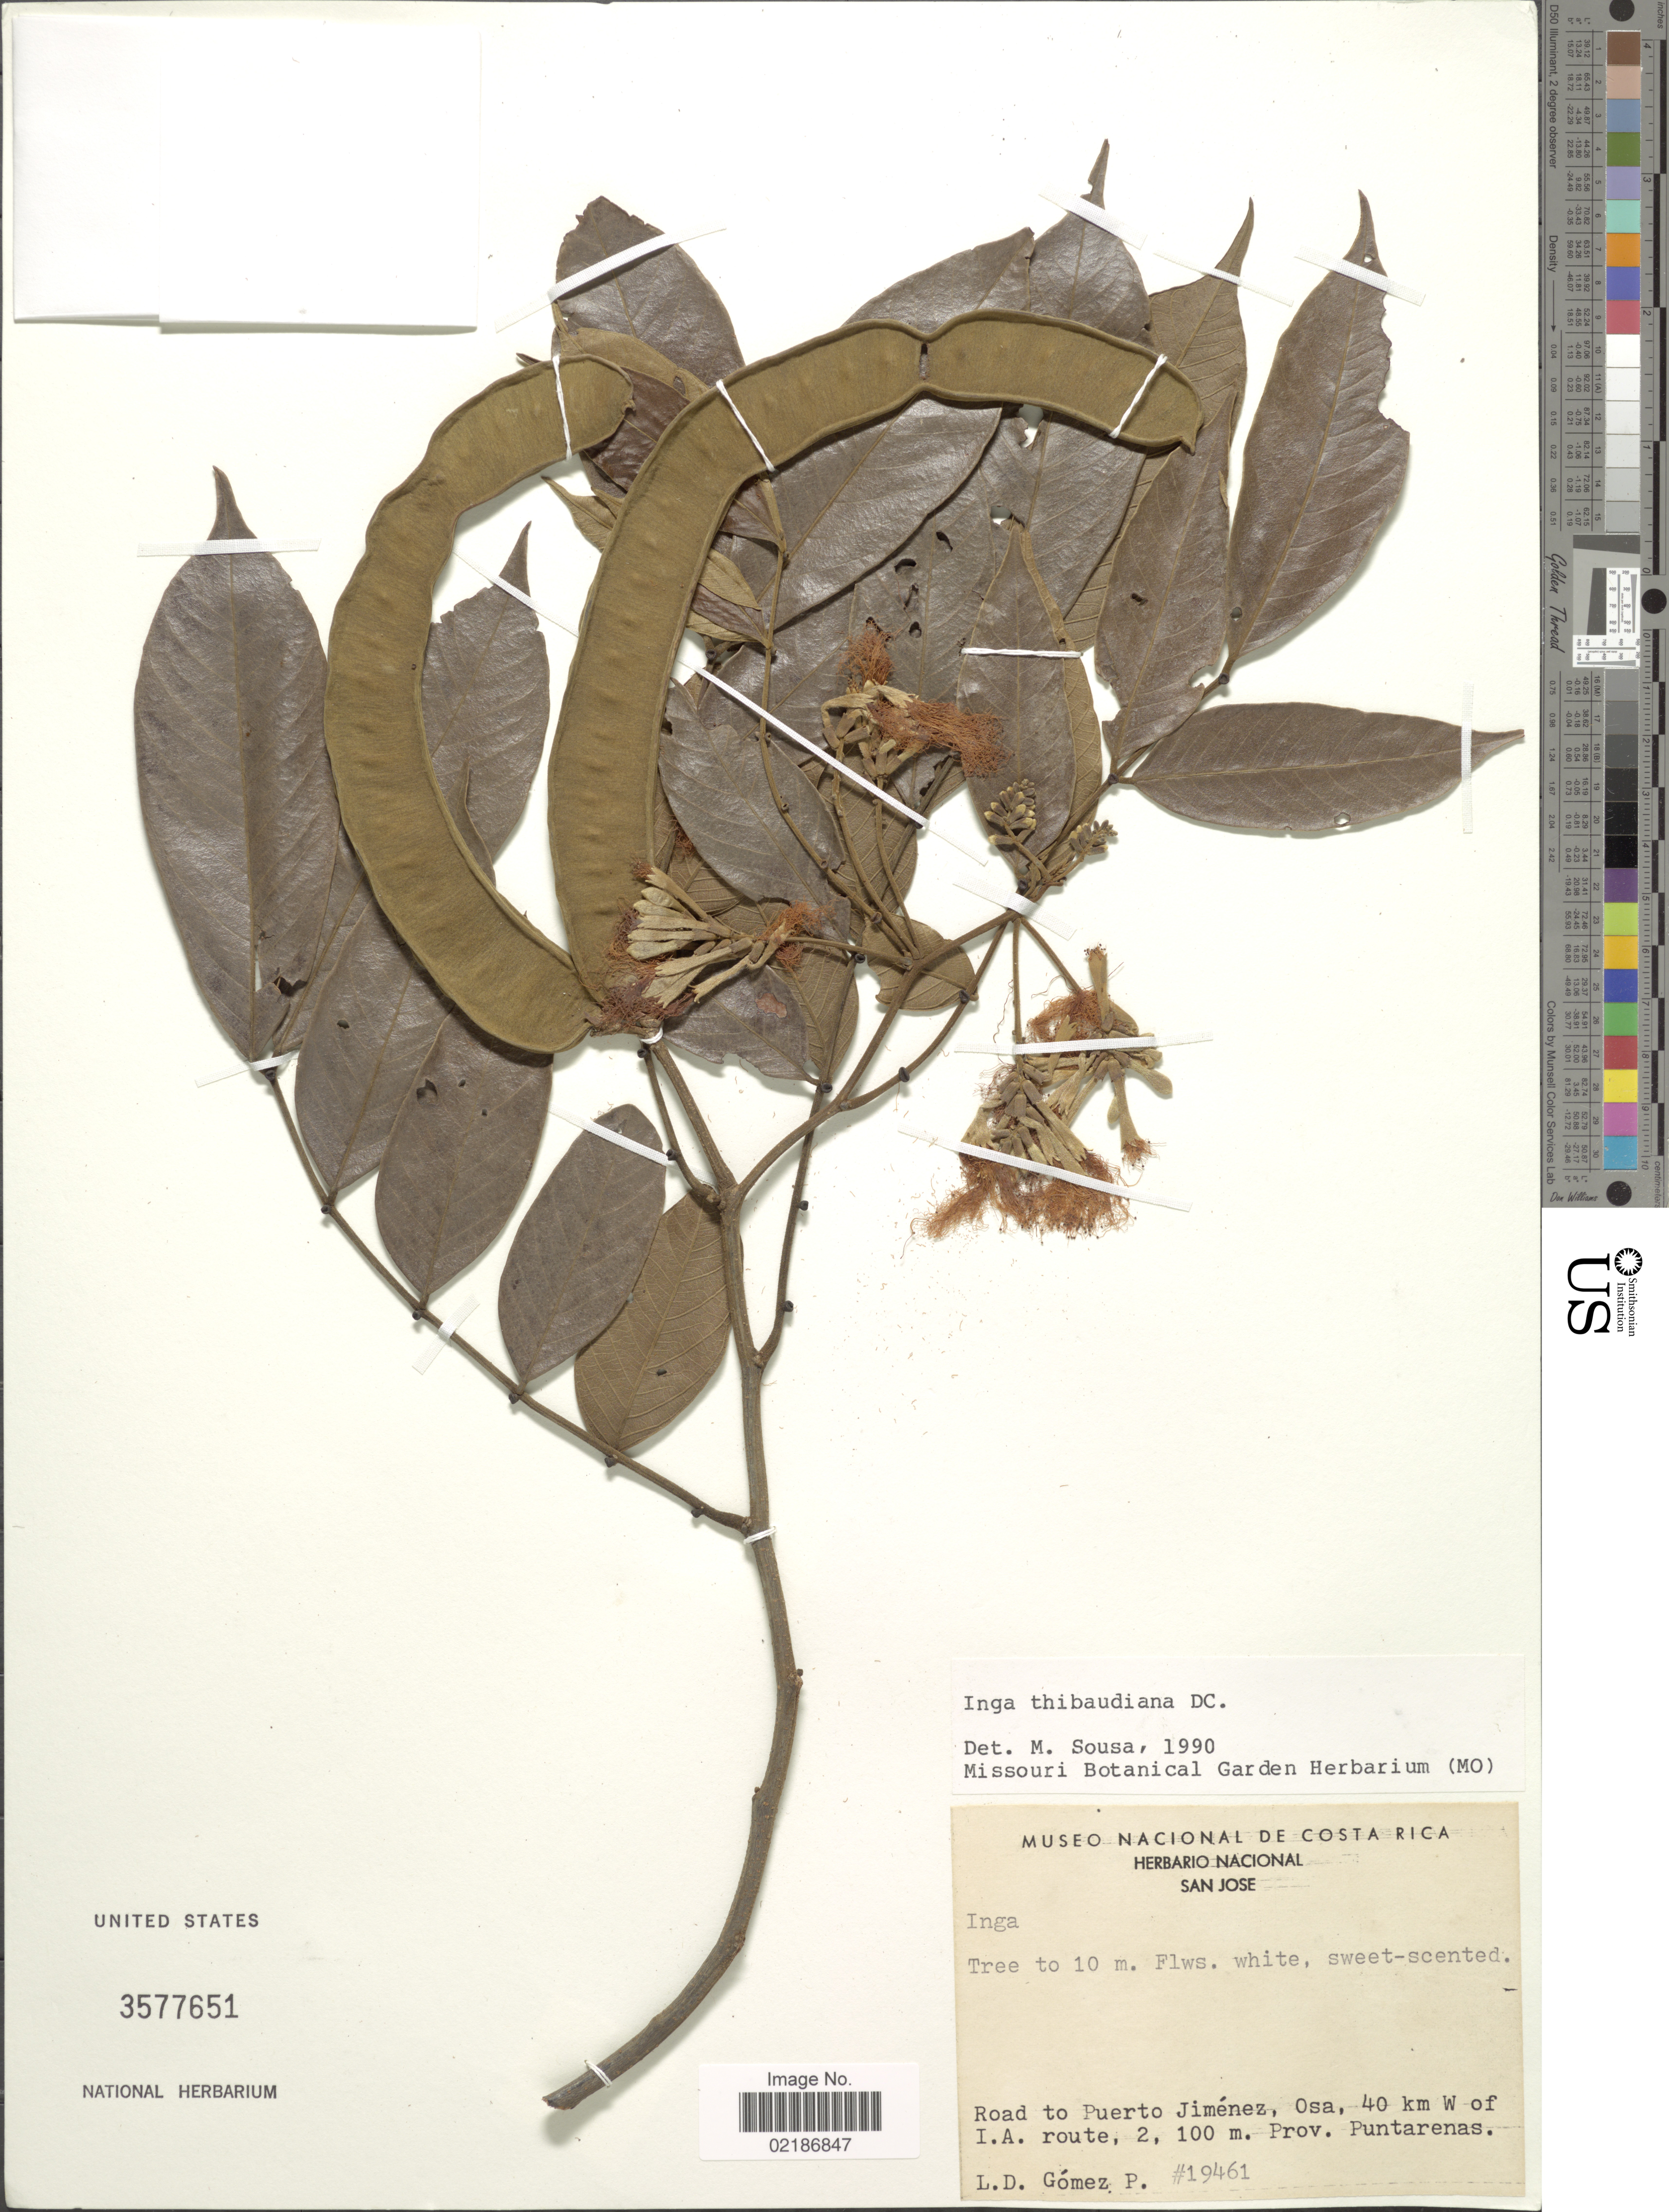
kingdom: Plantae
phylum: Tracheophyta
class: Magnoliopsida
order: Fabales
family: Fabaceae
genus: Inga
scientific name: Inga thibaudiana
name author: DC.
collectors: L. D. Gómez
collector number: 19461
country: Costa Rica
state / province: Puntarenas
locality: Road to Puerto Jimenez, Osa, 40 km W of I. A. Route 2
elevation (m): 100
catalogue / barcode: US 3577651